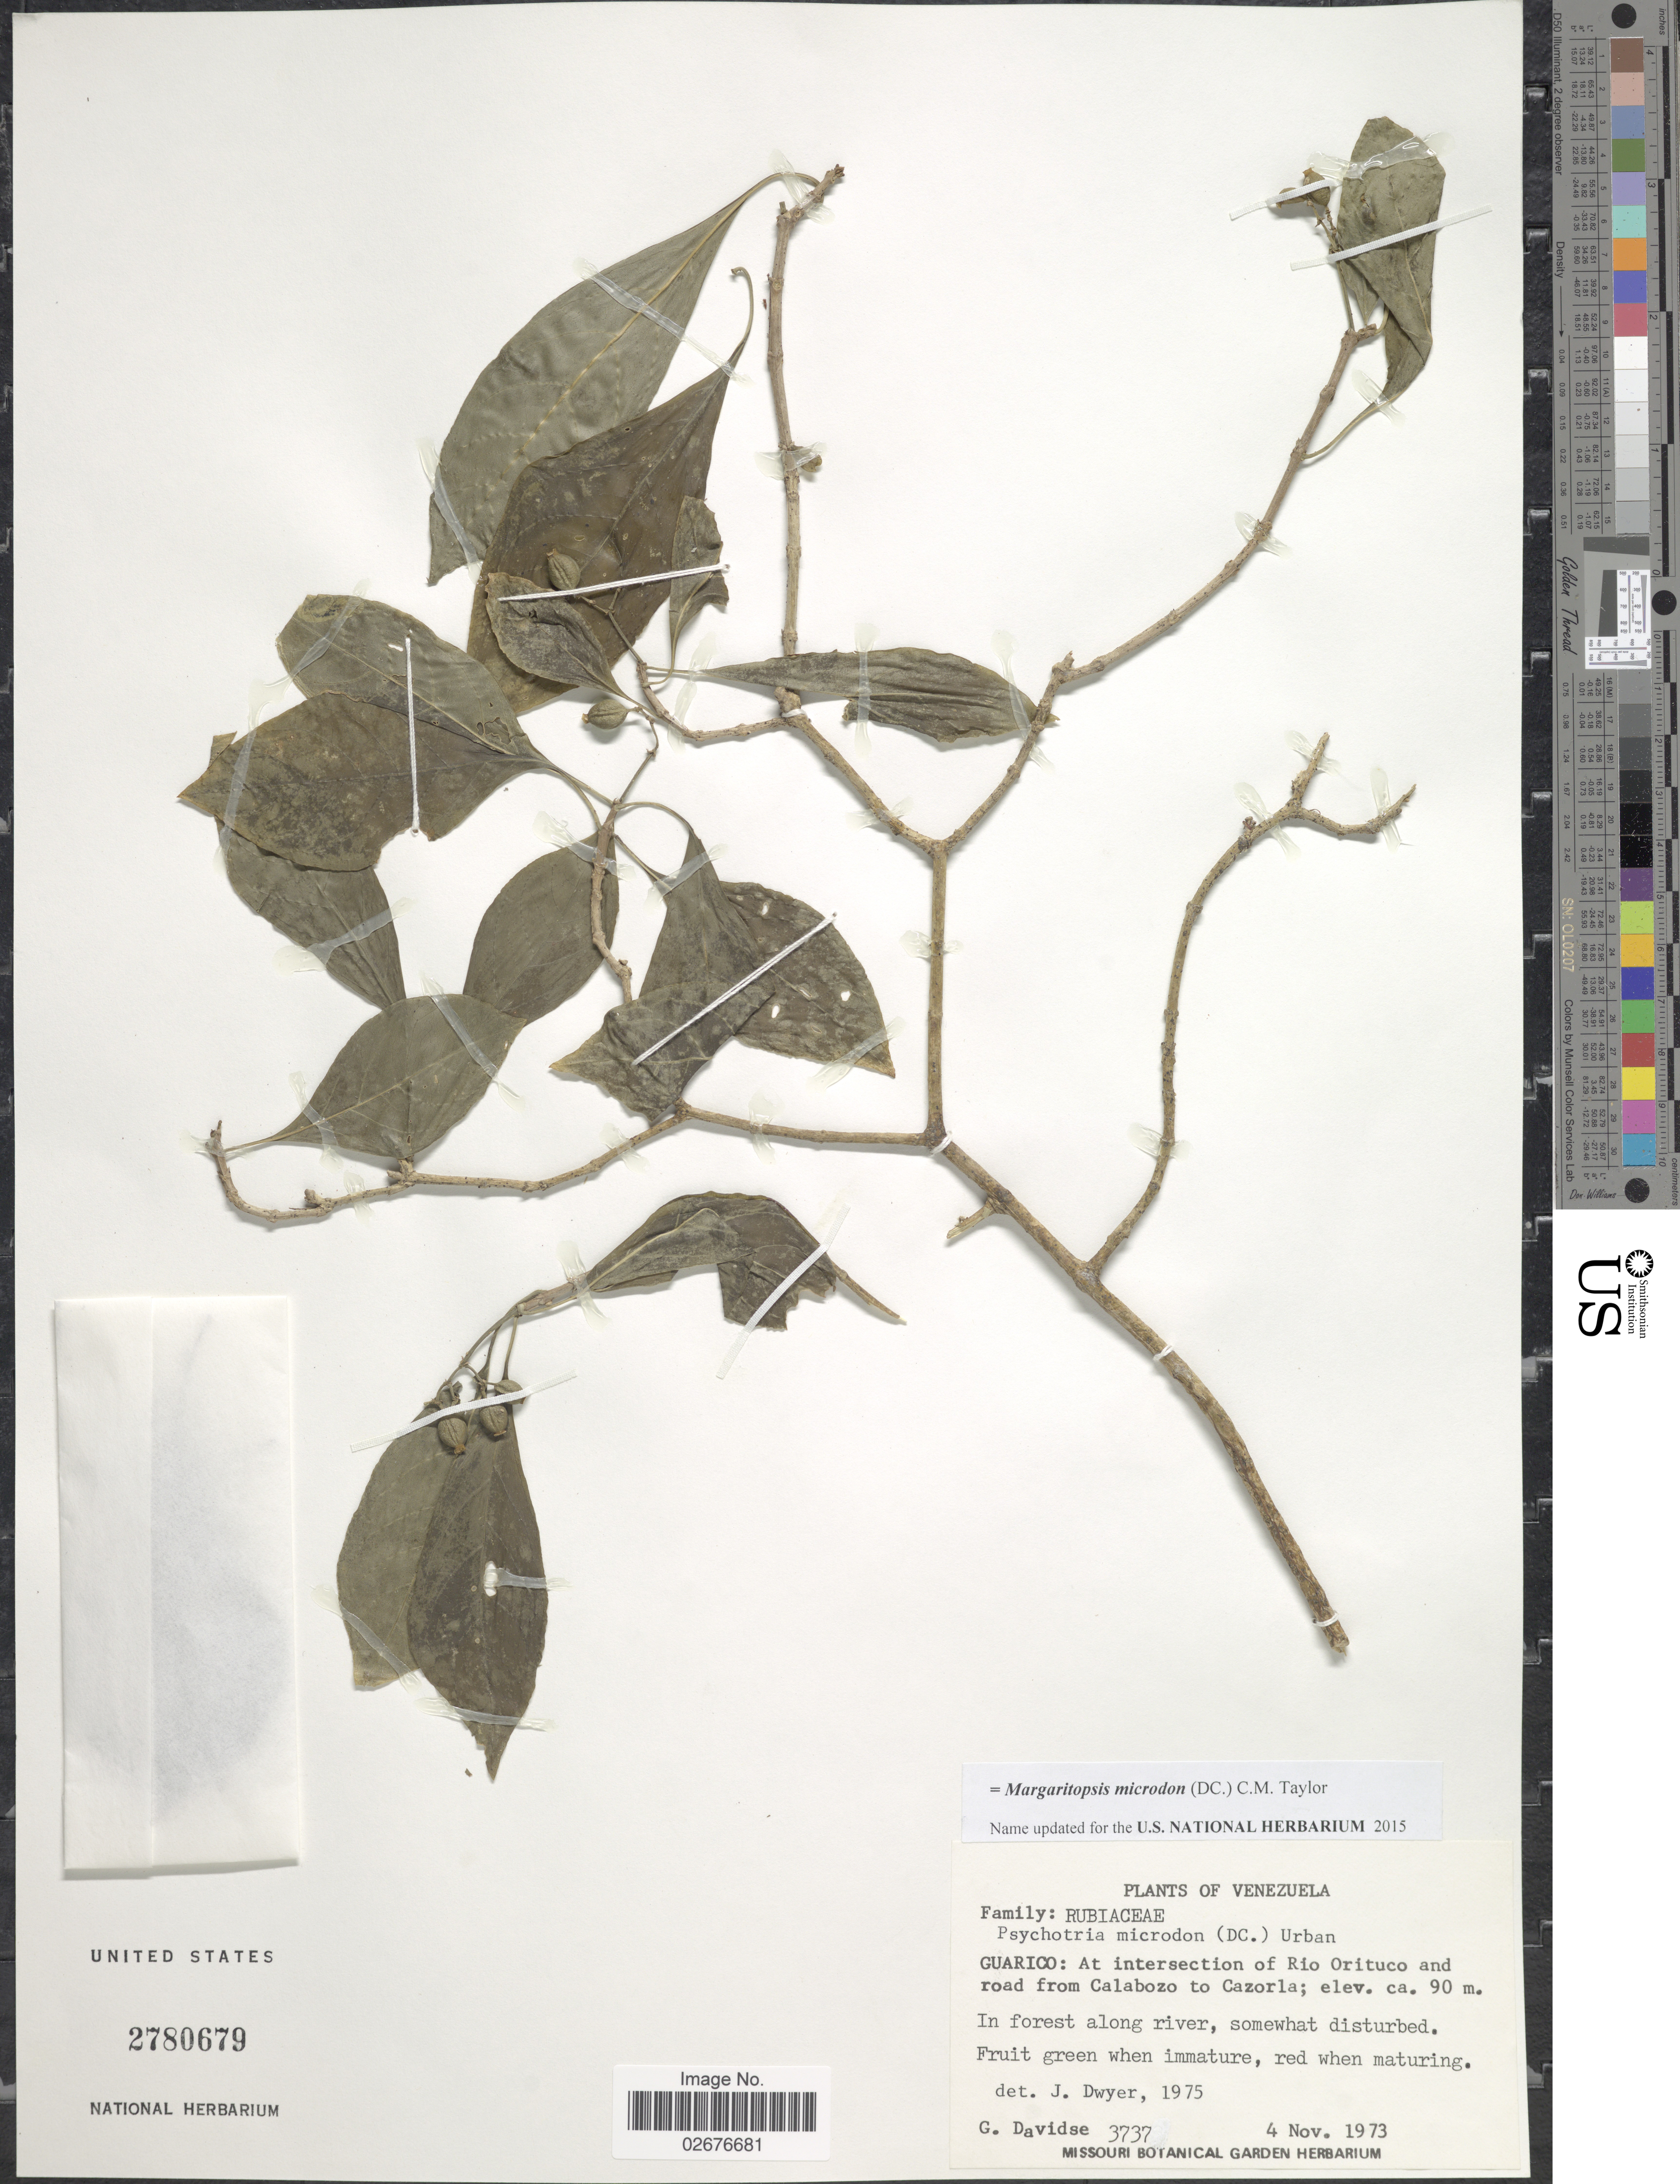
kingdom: Plantae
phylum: Tracheophyta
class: Magnoliopsida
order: Gentianales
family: Rubiaceae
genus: Margaritopsis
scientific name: Margaritopsis microdon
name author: (DC.) C.M. Taylor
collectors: G. Davidse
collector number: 3737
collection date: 1973-11-04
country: Venezuela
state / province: Guárico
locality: At intersection of Rio Orituco and road from Calabozo to Cazorla, in forest along river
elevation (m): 90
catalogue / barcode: US 2780679